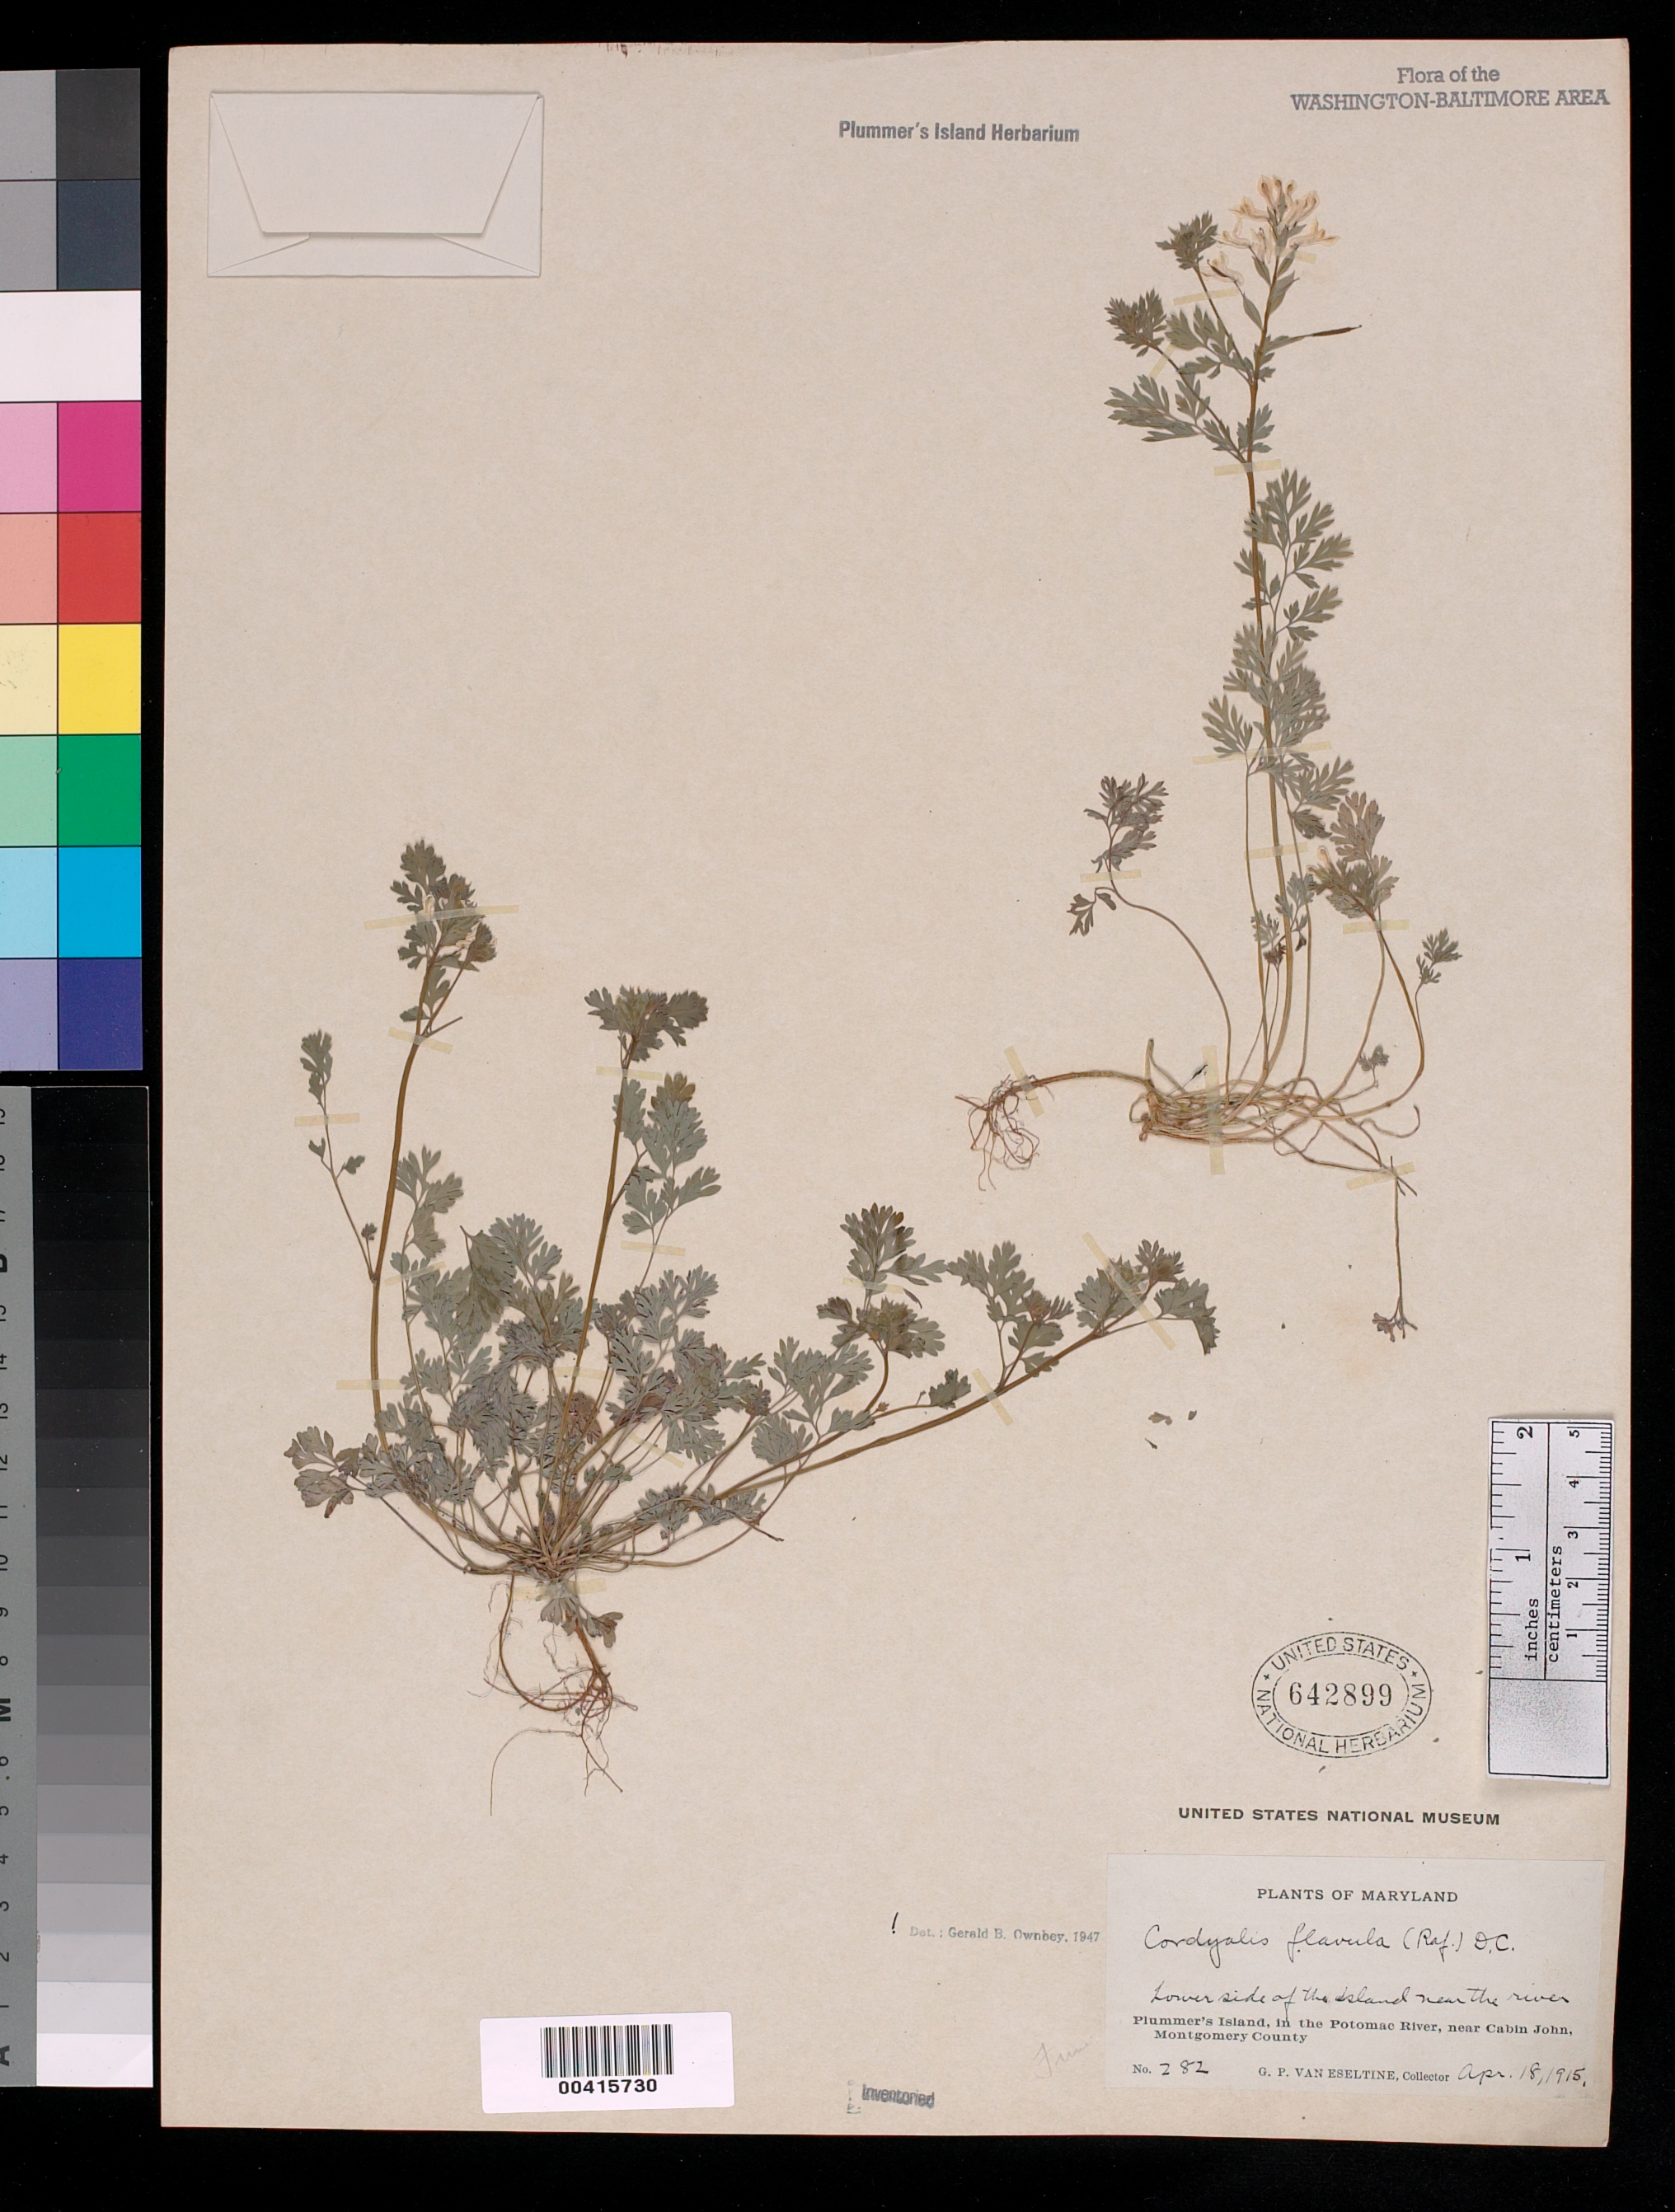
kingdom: Plantae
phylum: Tracheophyta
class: Magnoliopsida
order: Ranunculales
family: Papaveraceae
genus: Corydalis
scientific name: Corydalis flavula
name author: (Raf.) DC.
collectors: G. P. Van Eseltine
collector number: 282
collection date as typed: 18 Apr 1915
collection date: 1915-04-18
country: United States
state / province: Maryland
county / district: Montgomery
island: Plummers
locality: Plummer's Island; lower side of Island near the River C. & O. Canal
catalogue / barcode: US 642899